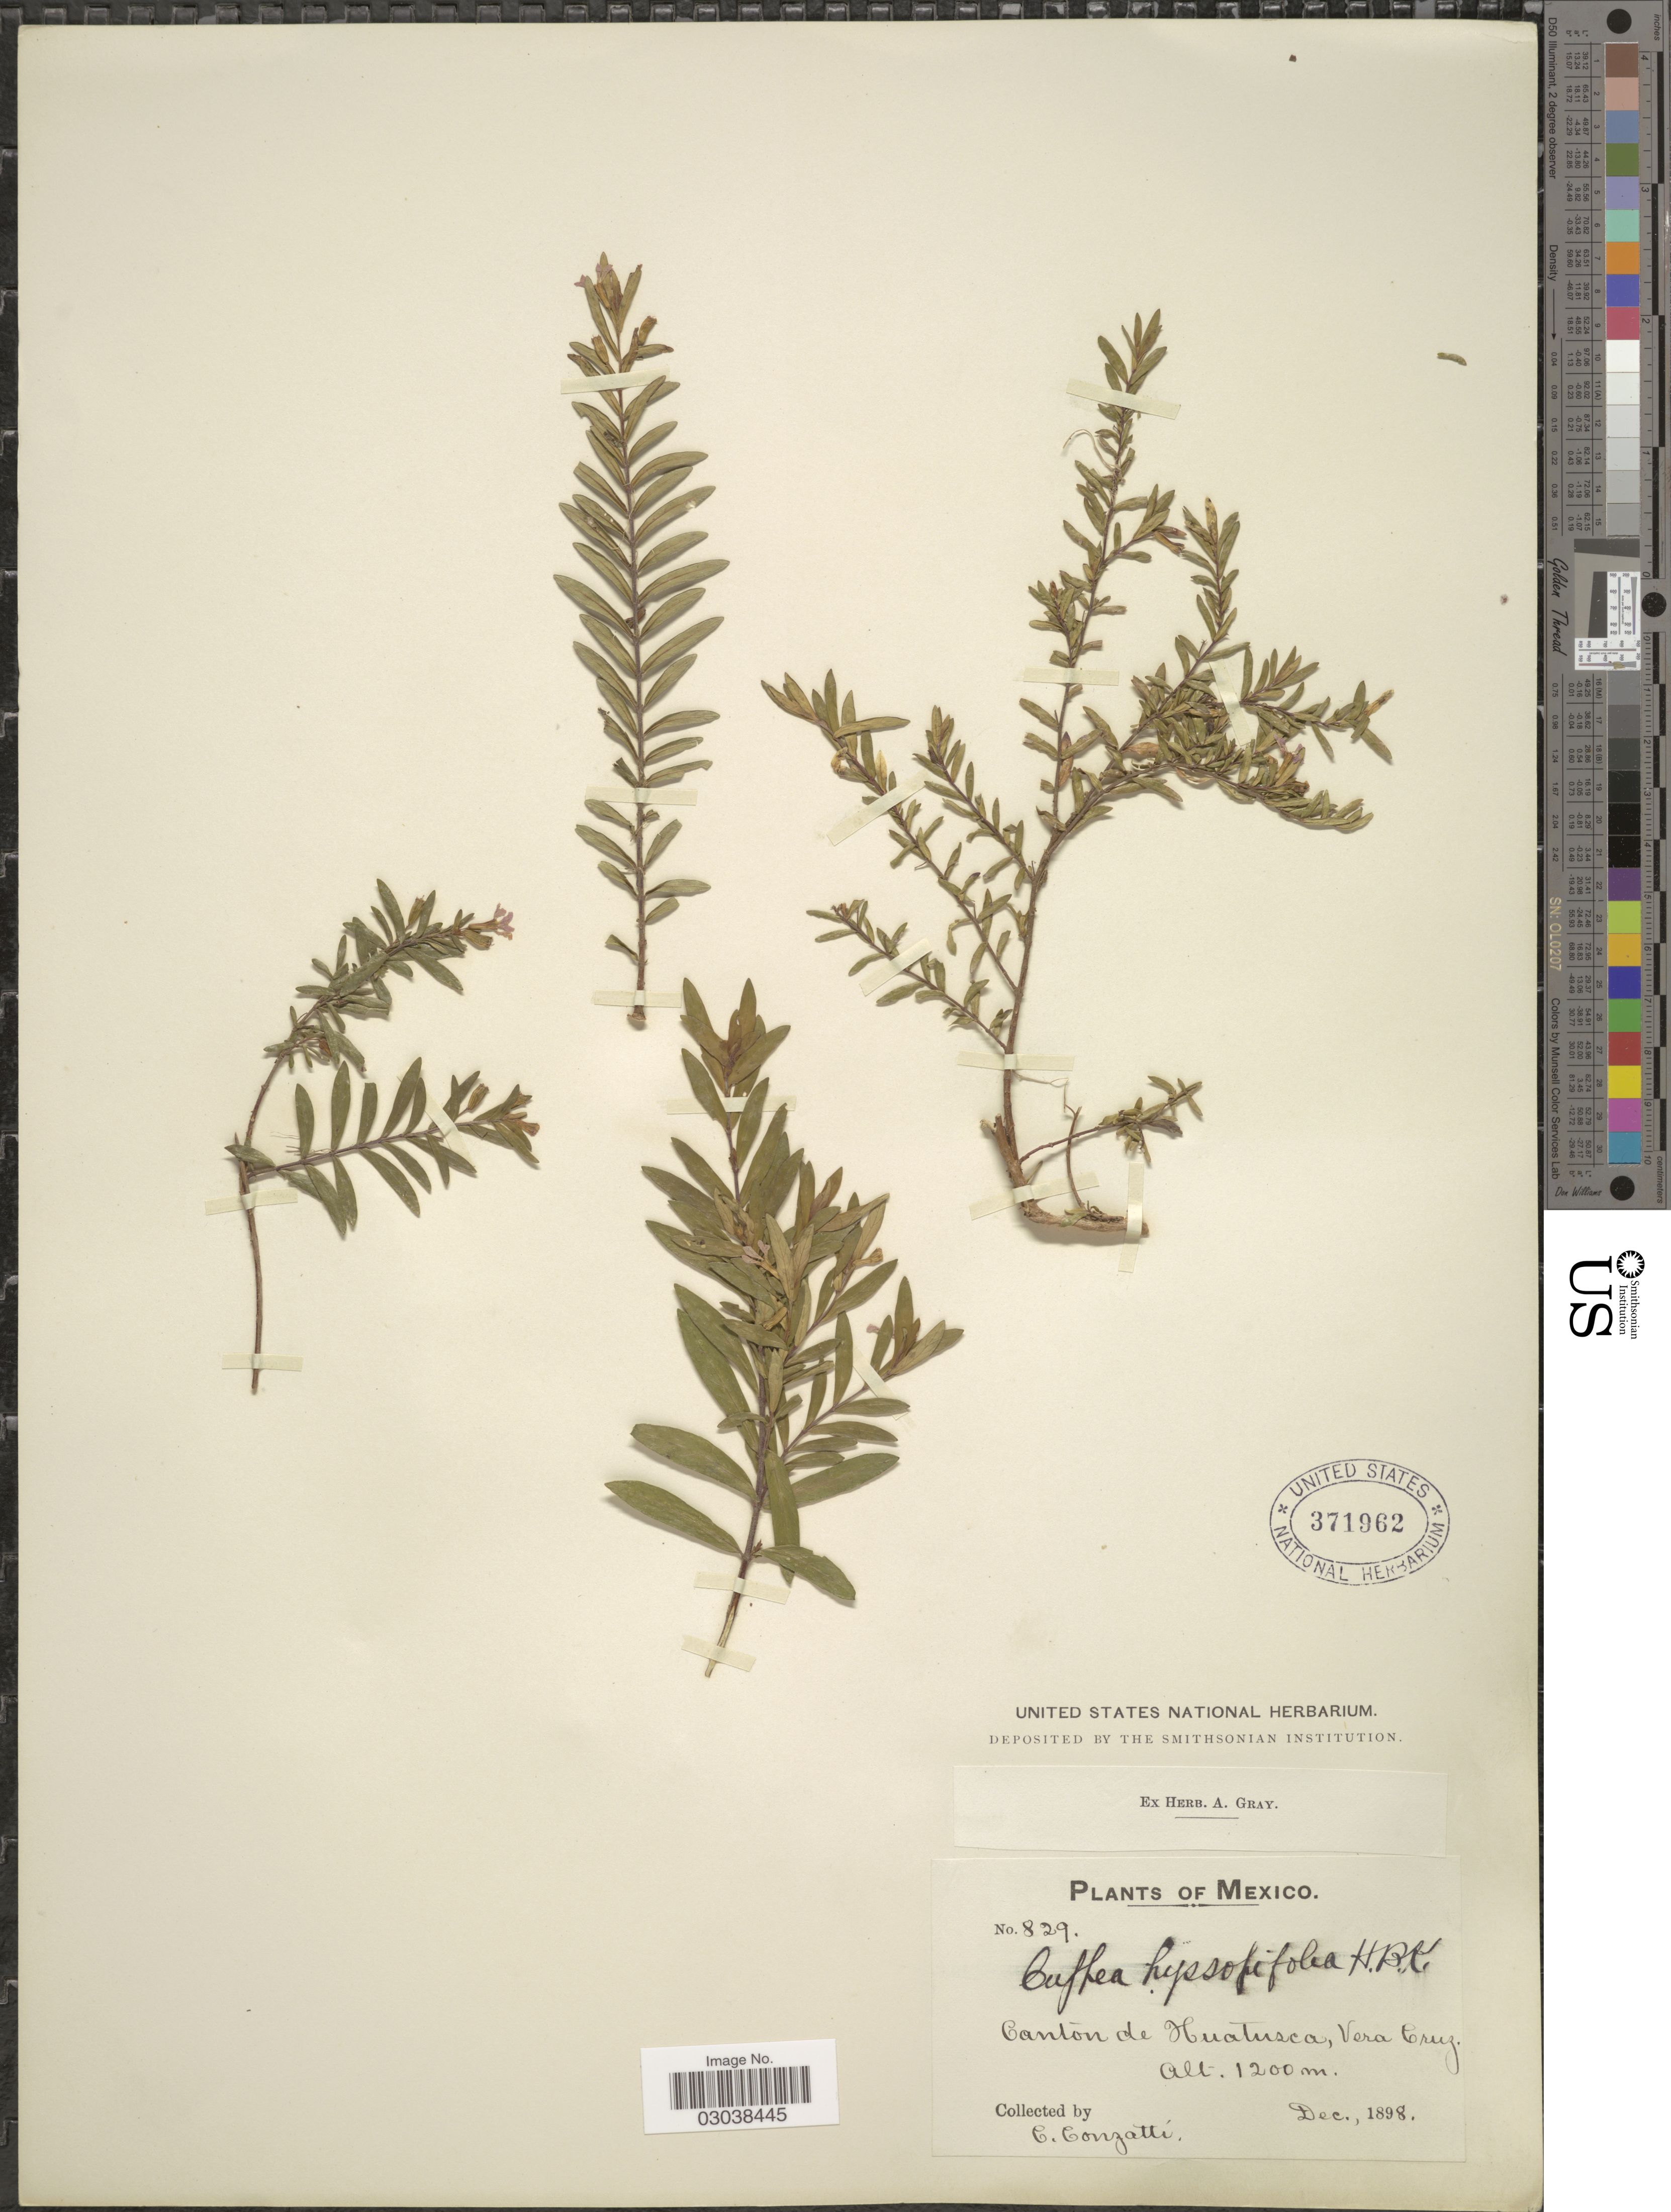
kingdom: Plantae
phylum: Tracheophyta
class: Magnoliopsida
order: Myrtales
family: Lythraceae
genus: Cuphea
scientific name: Cuphea hyssopifolia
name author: Kunth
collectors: C. Conzatti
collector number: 829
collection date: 1898-12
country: Mexico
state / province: Veracruz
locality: Canton de Huatusca, Vera Cruz.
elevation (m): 1200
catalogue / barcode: US 371962